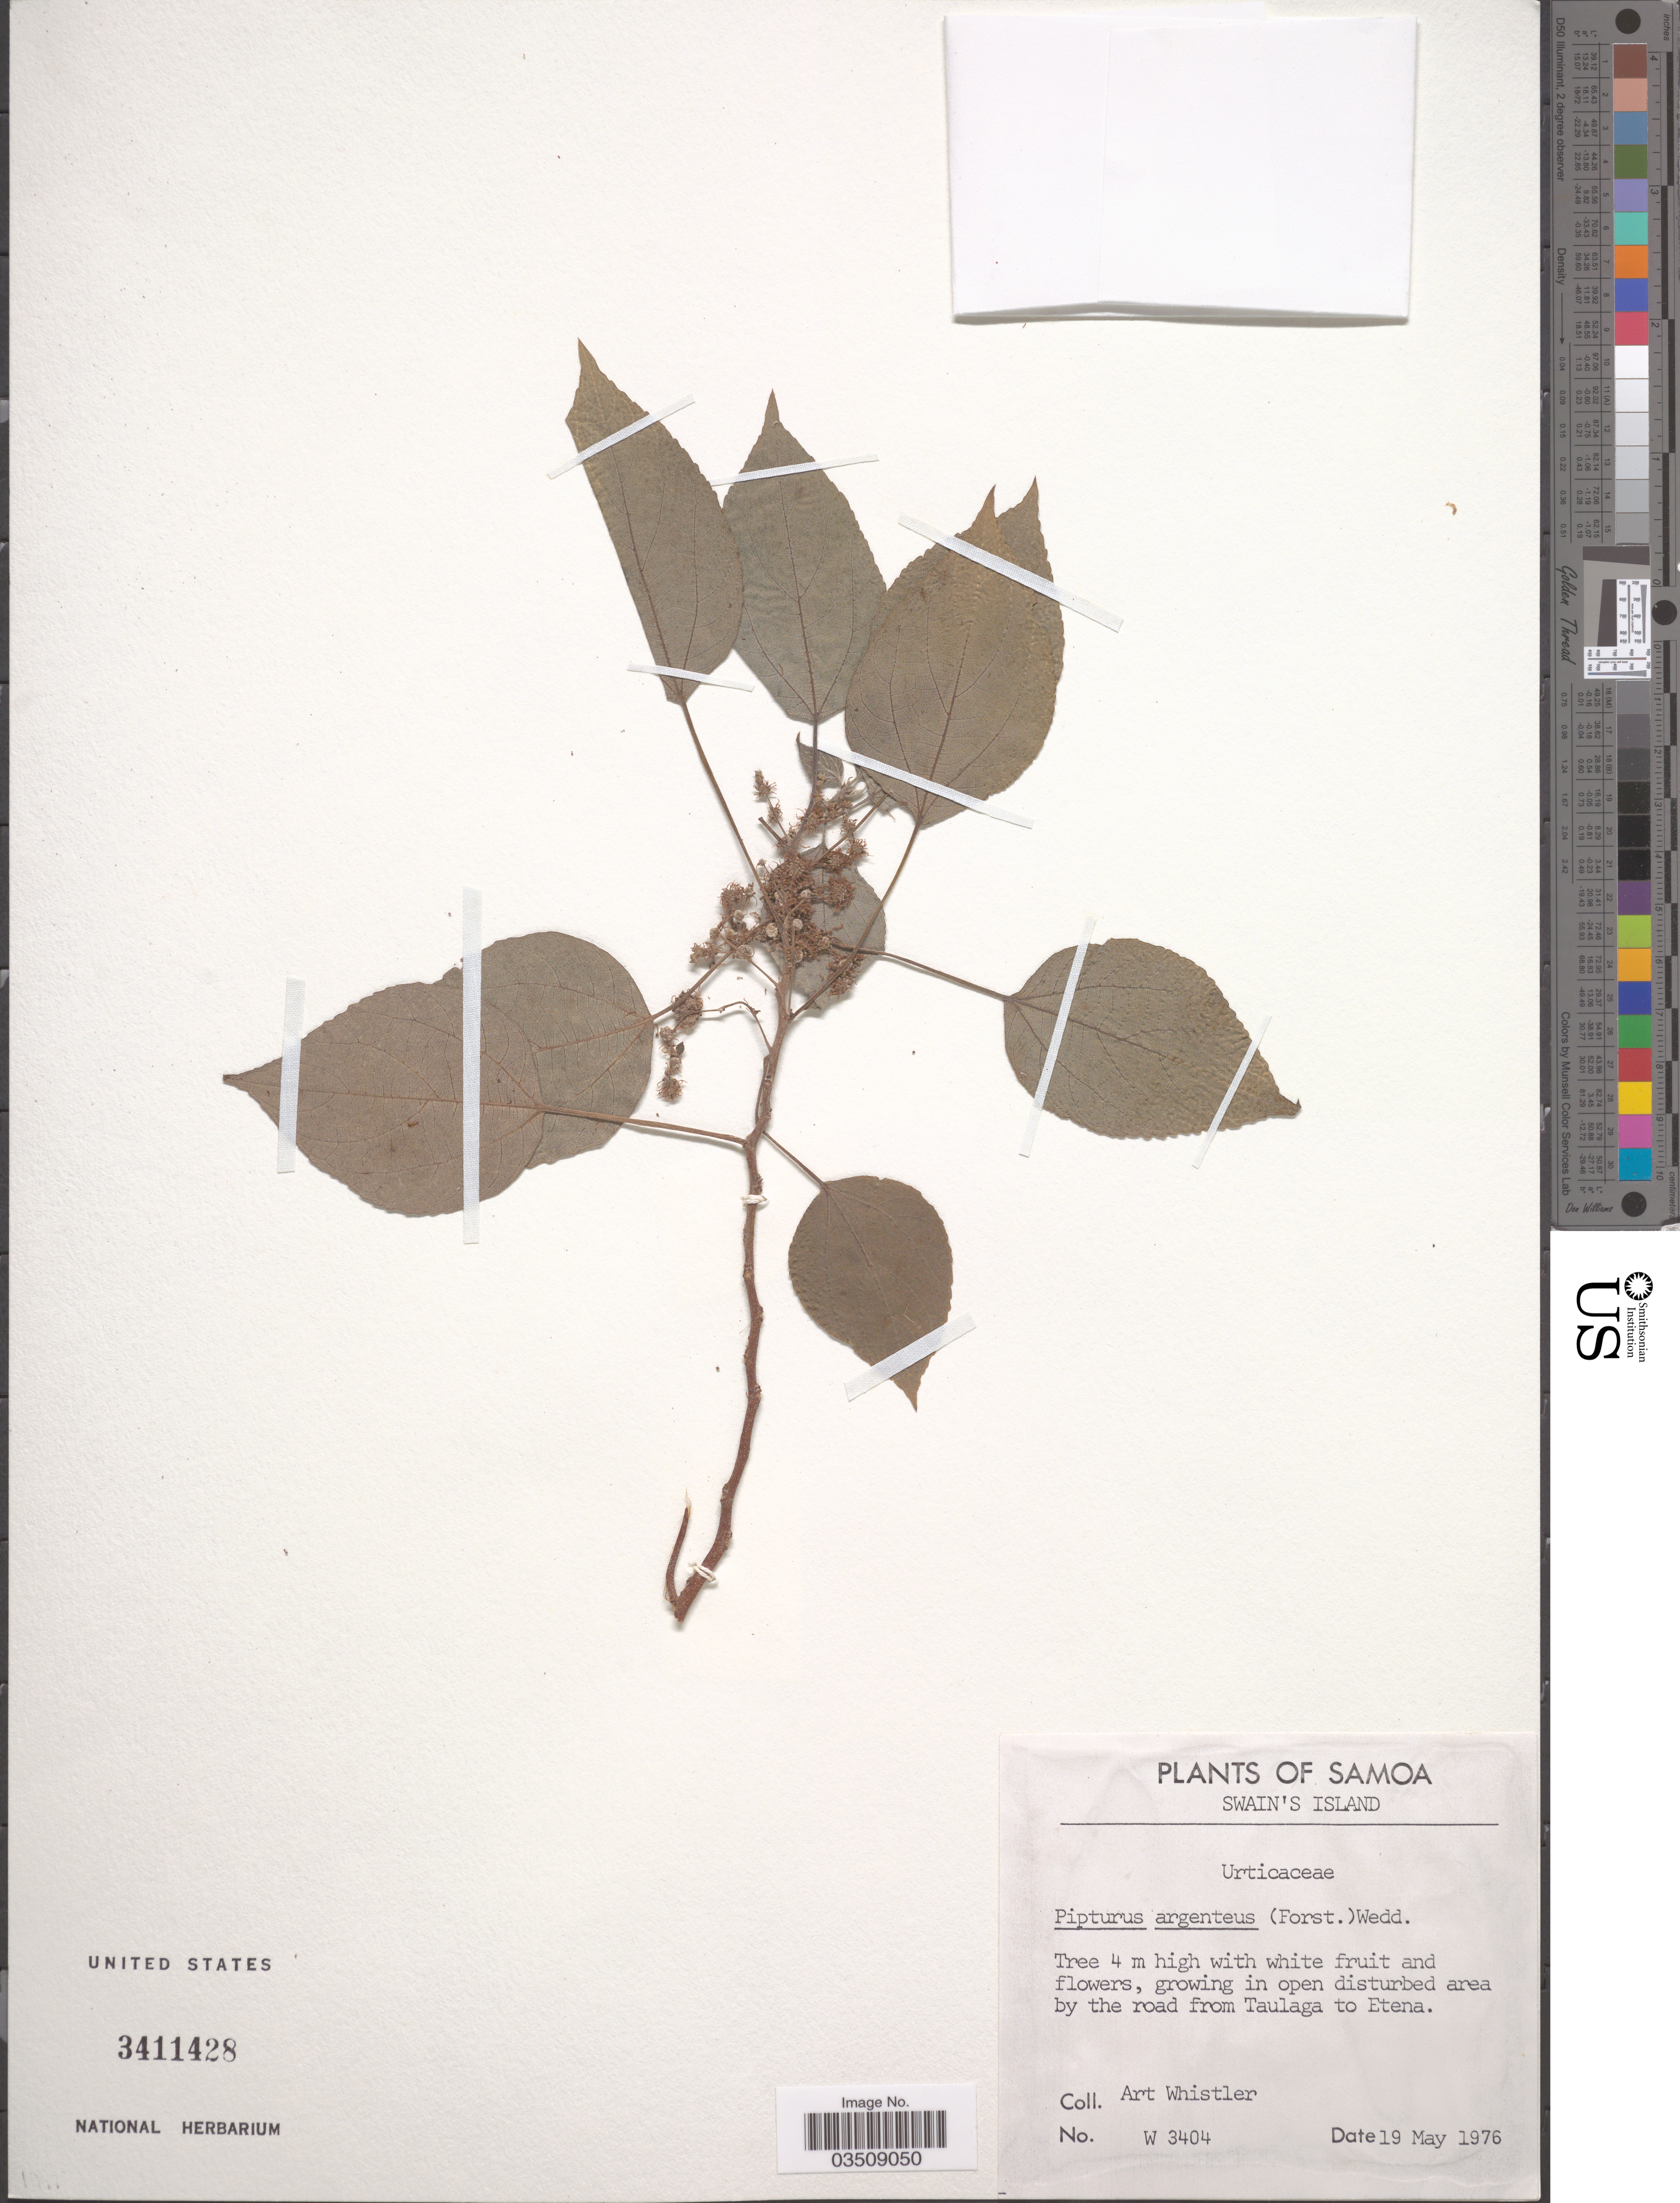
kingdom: Plantae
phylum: Tracheophyta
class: Magnoliopsida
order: Rosales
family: Urticaceae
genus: Pipturus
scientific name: Pipturus argenteus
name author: (G. Forst.) Wedd.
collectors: A. Whistler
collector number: W3404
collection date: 1976-05-19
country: American Samoa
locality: Samoa. Swain's Island. Growing in open disturbed area by the road from Taulaga to Etena.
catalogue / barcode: US 3411428